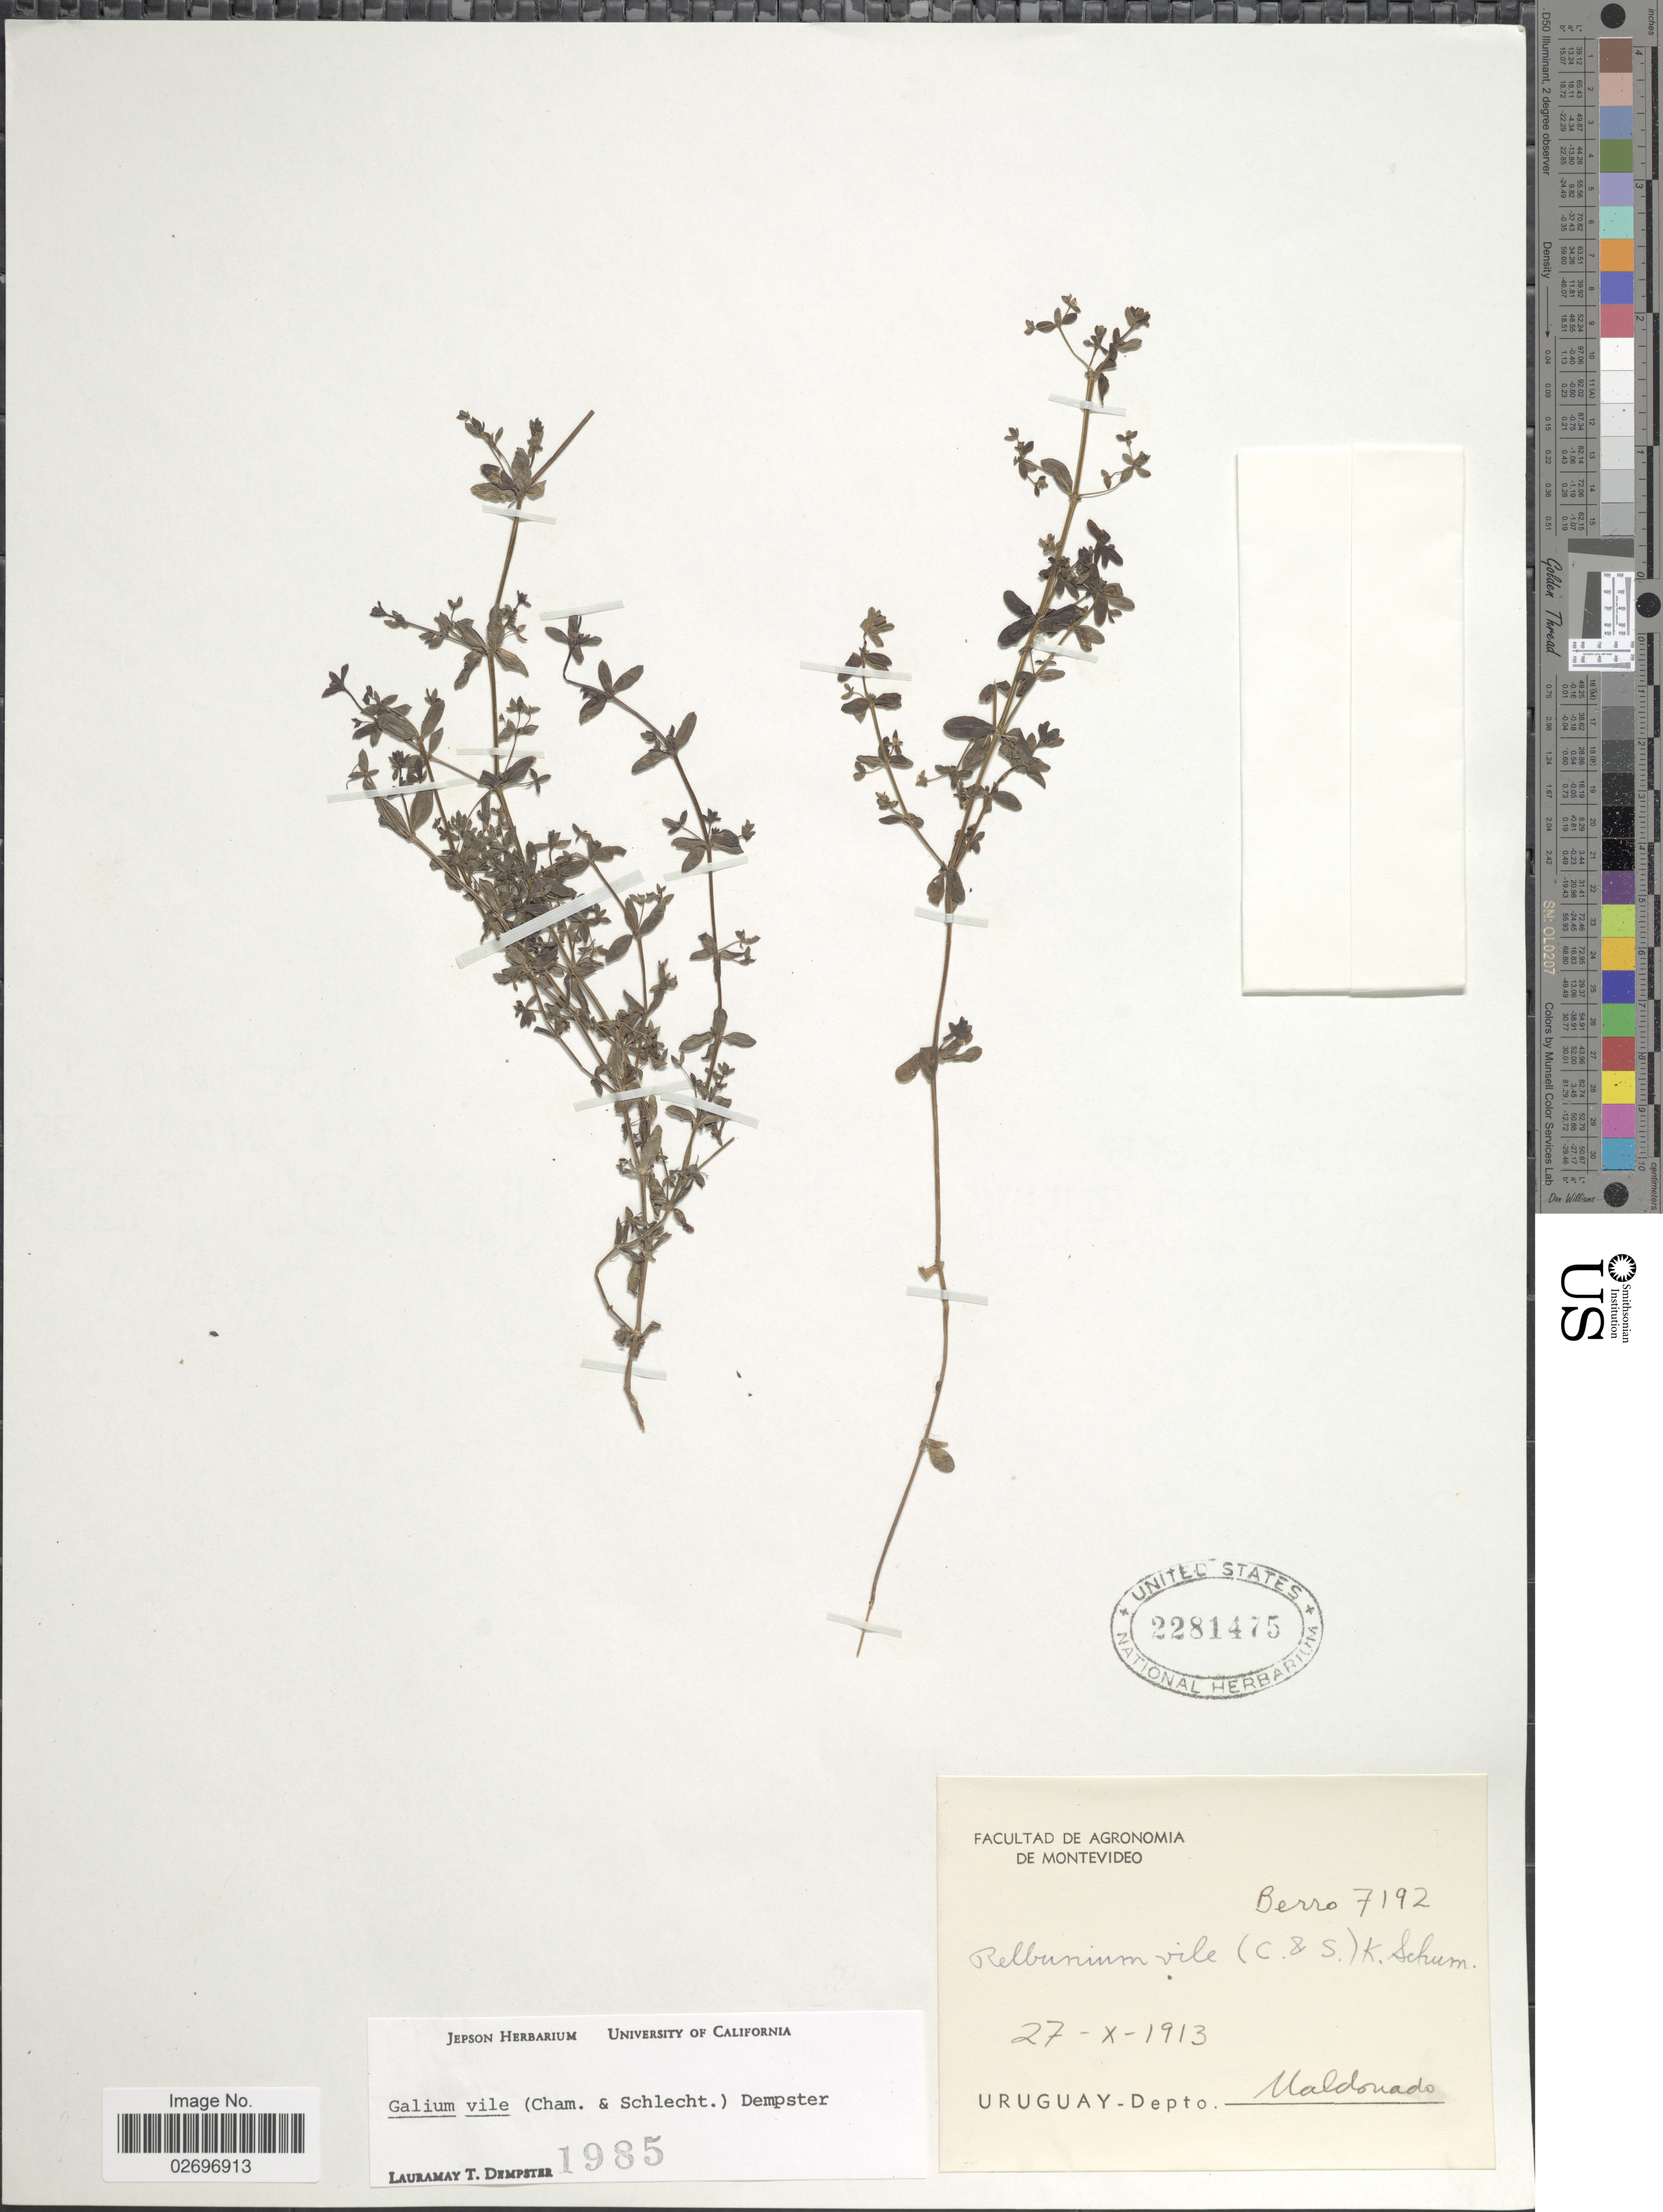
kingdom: Plantae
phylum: Tracheophyta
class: Magnoliopsida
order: Gentianales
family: Rubiaceae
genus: Galium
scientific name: Galium vile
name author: (Cham. & Schltdl.) Dempster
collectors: Berro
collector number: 7192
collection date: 1913-10-27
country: Uruguay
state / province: Maldonado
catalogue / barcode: US 2281475